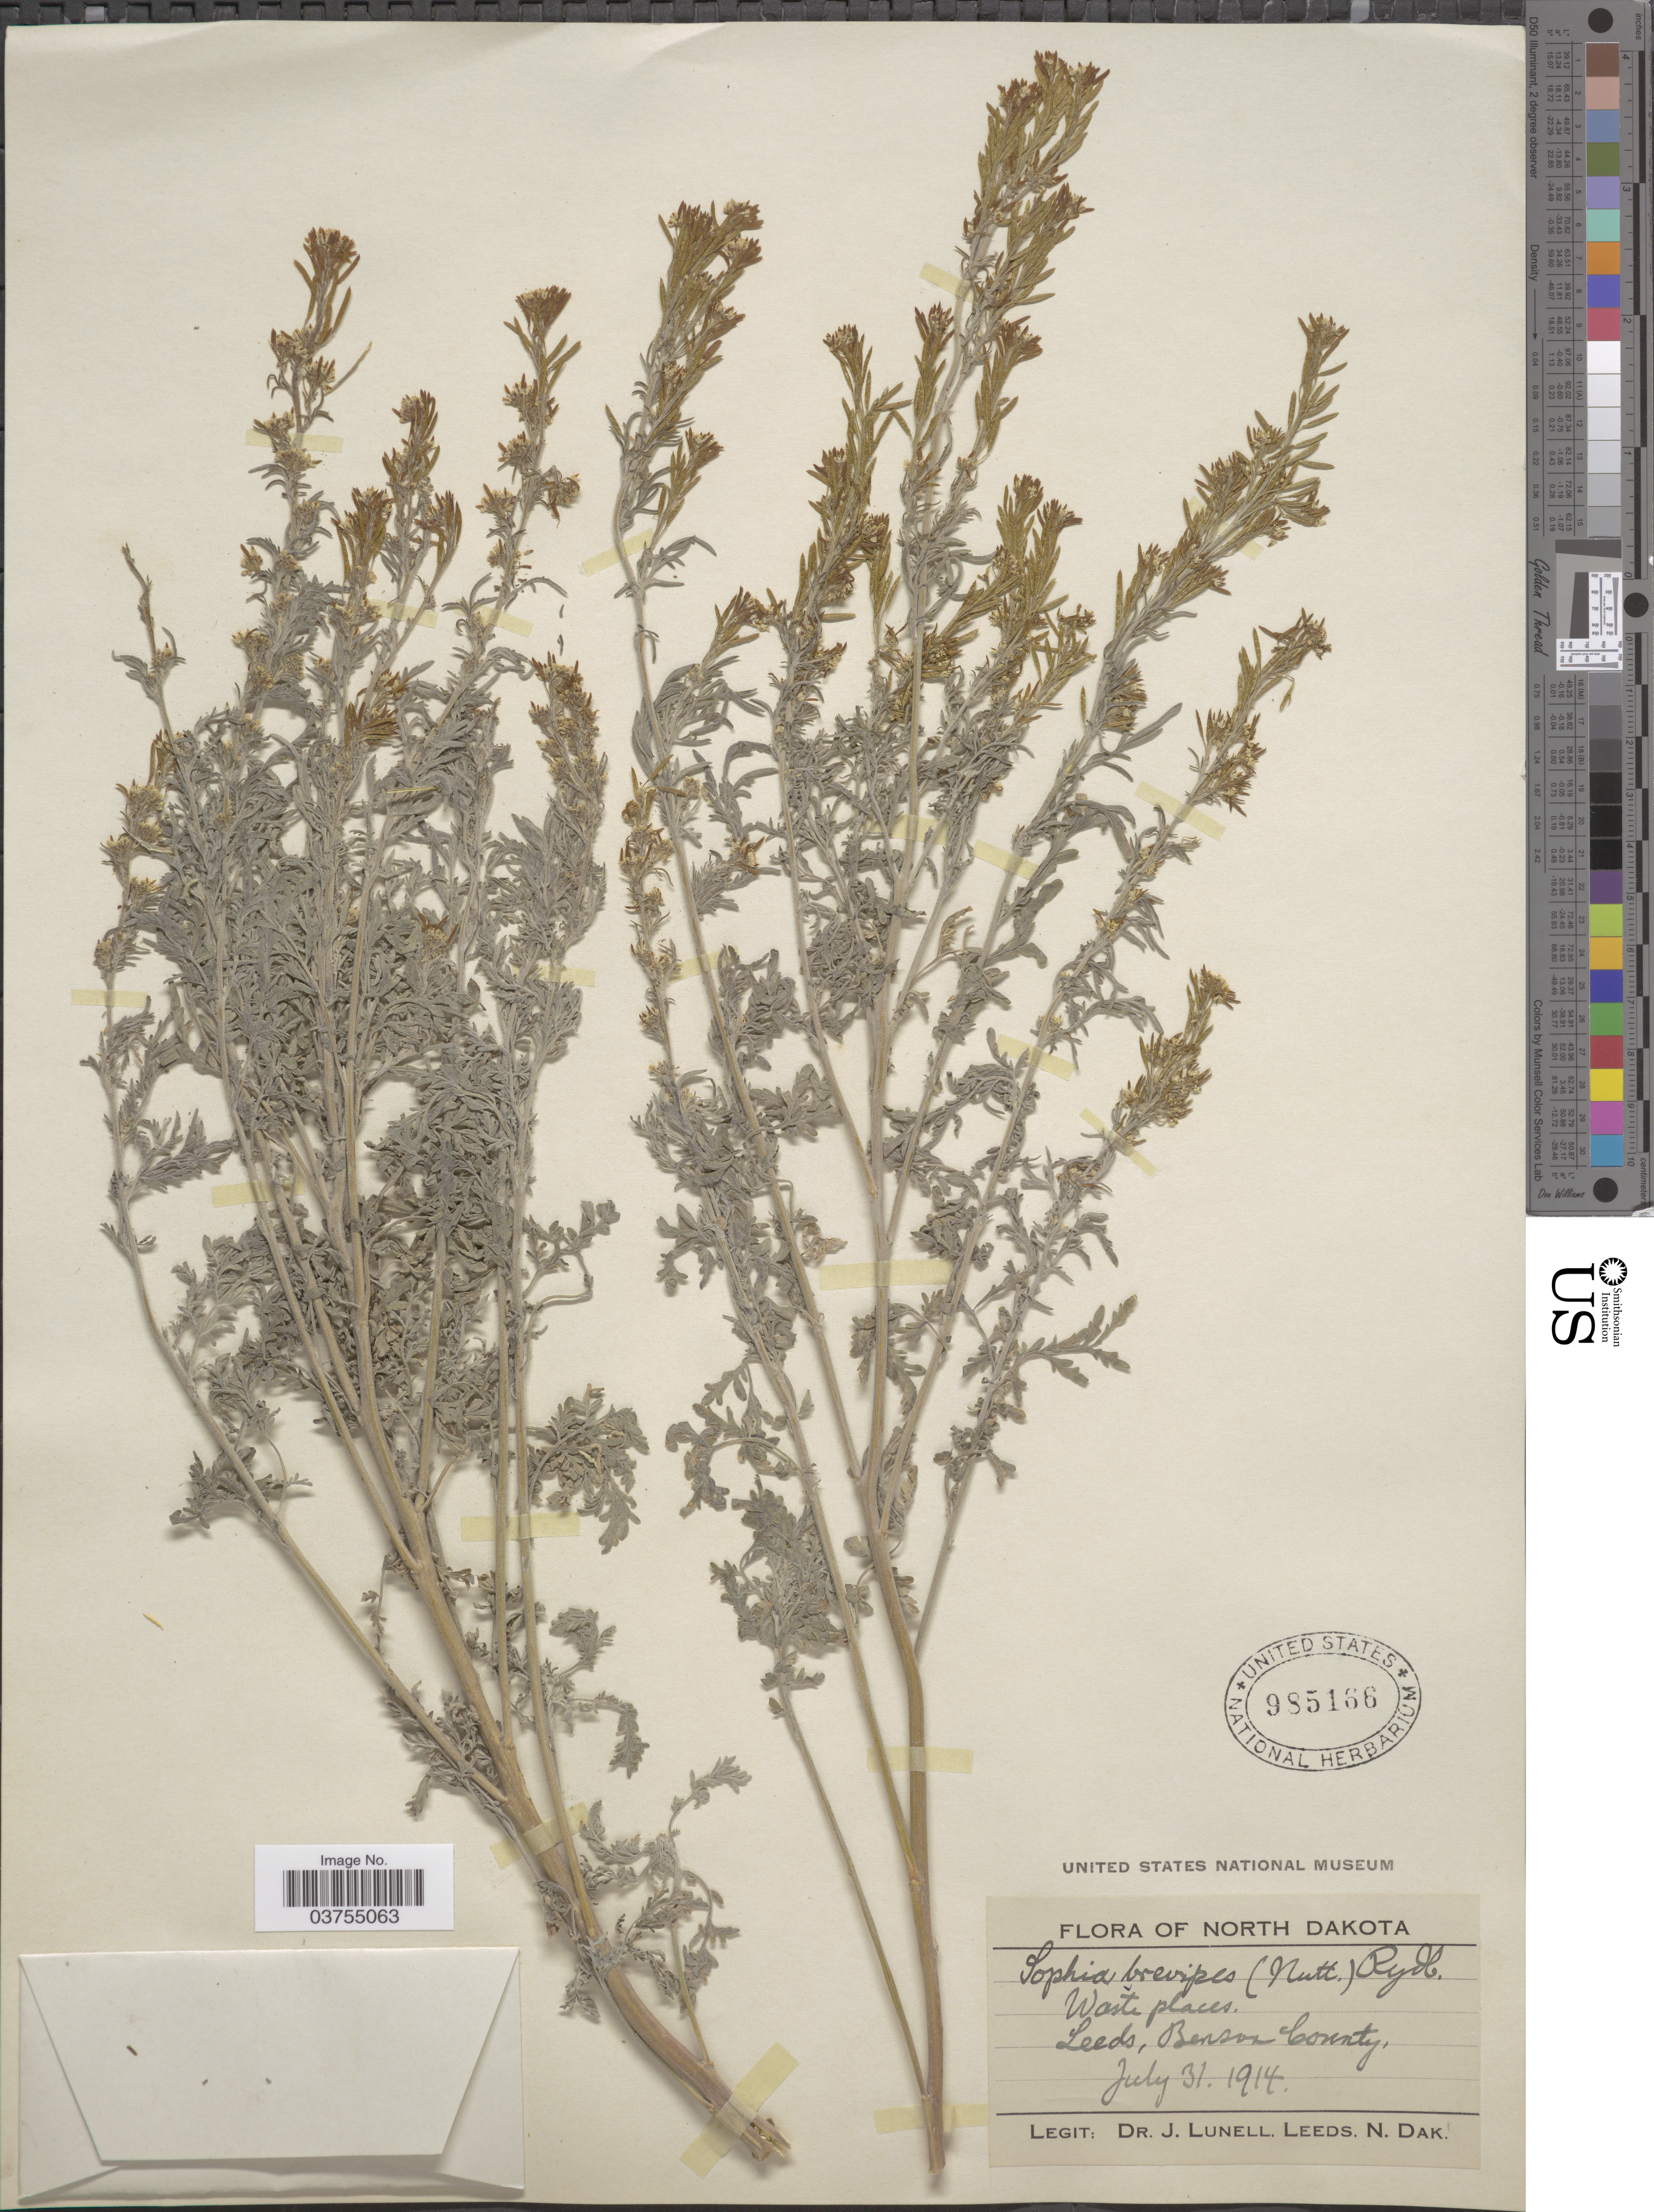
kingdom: Plantae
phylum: Tracheophyta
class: Magnoliopsida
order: Brassicales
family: Brassicaceae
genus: Descurainia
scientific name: Descurainia richardsonii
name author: (C.A. Mey.) O.E. Schulz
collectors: J. Lunell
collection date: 1914-07-31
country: United States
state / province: North Dakota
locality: Leeds, Benson County.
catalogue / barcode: US 985166